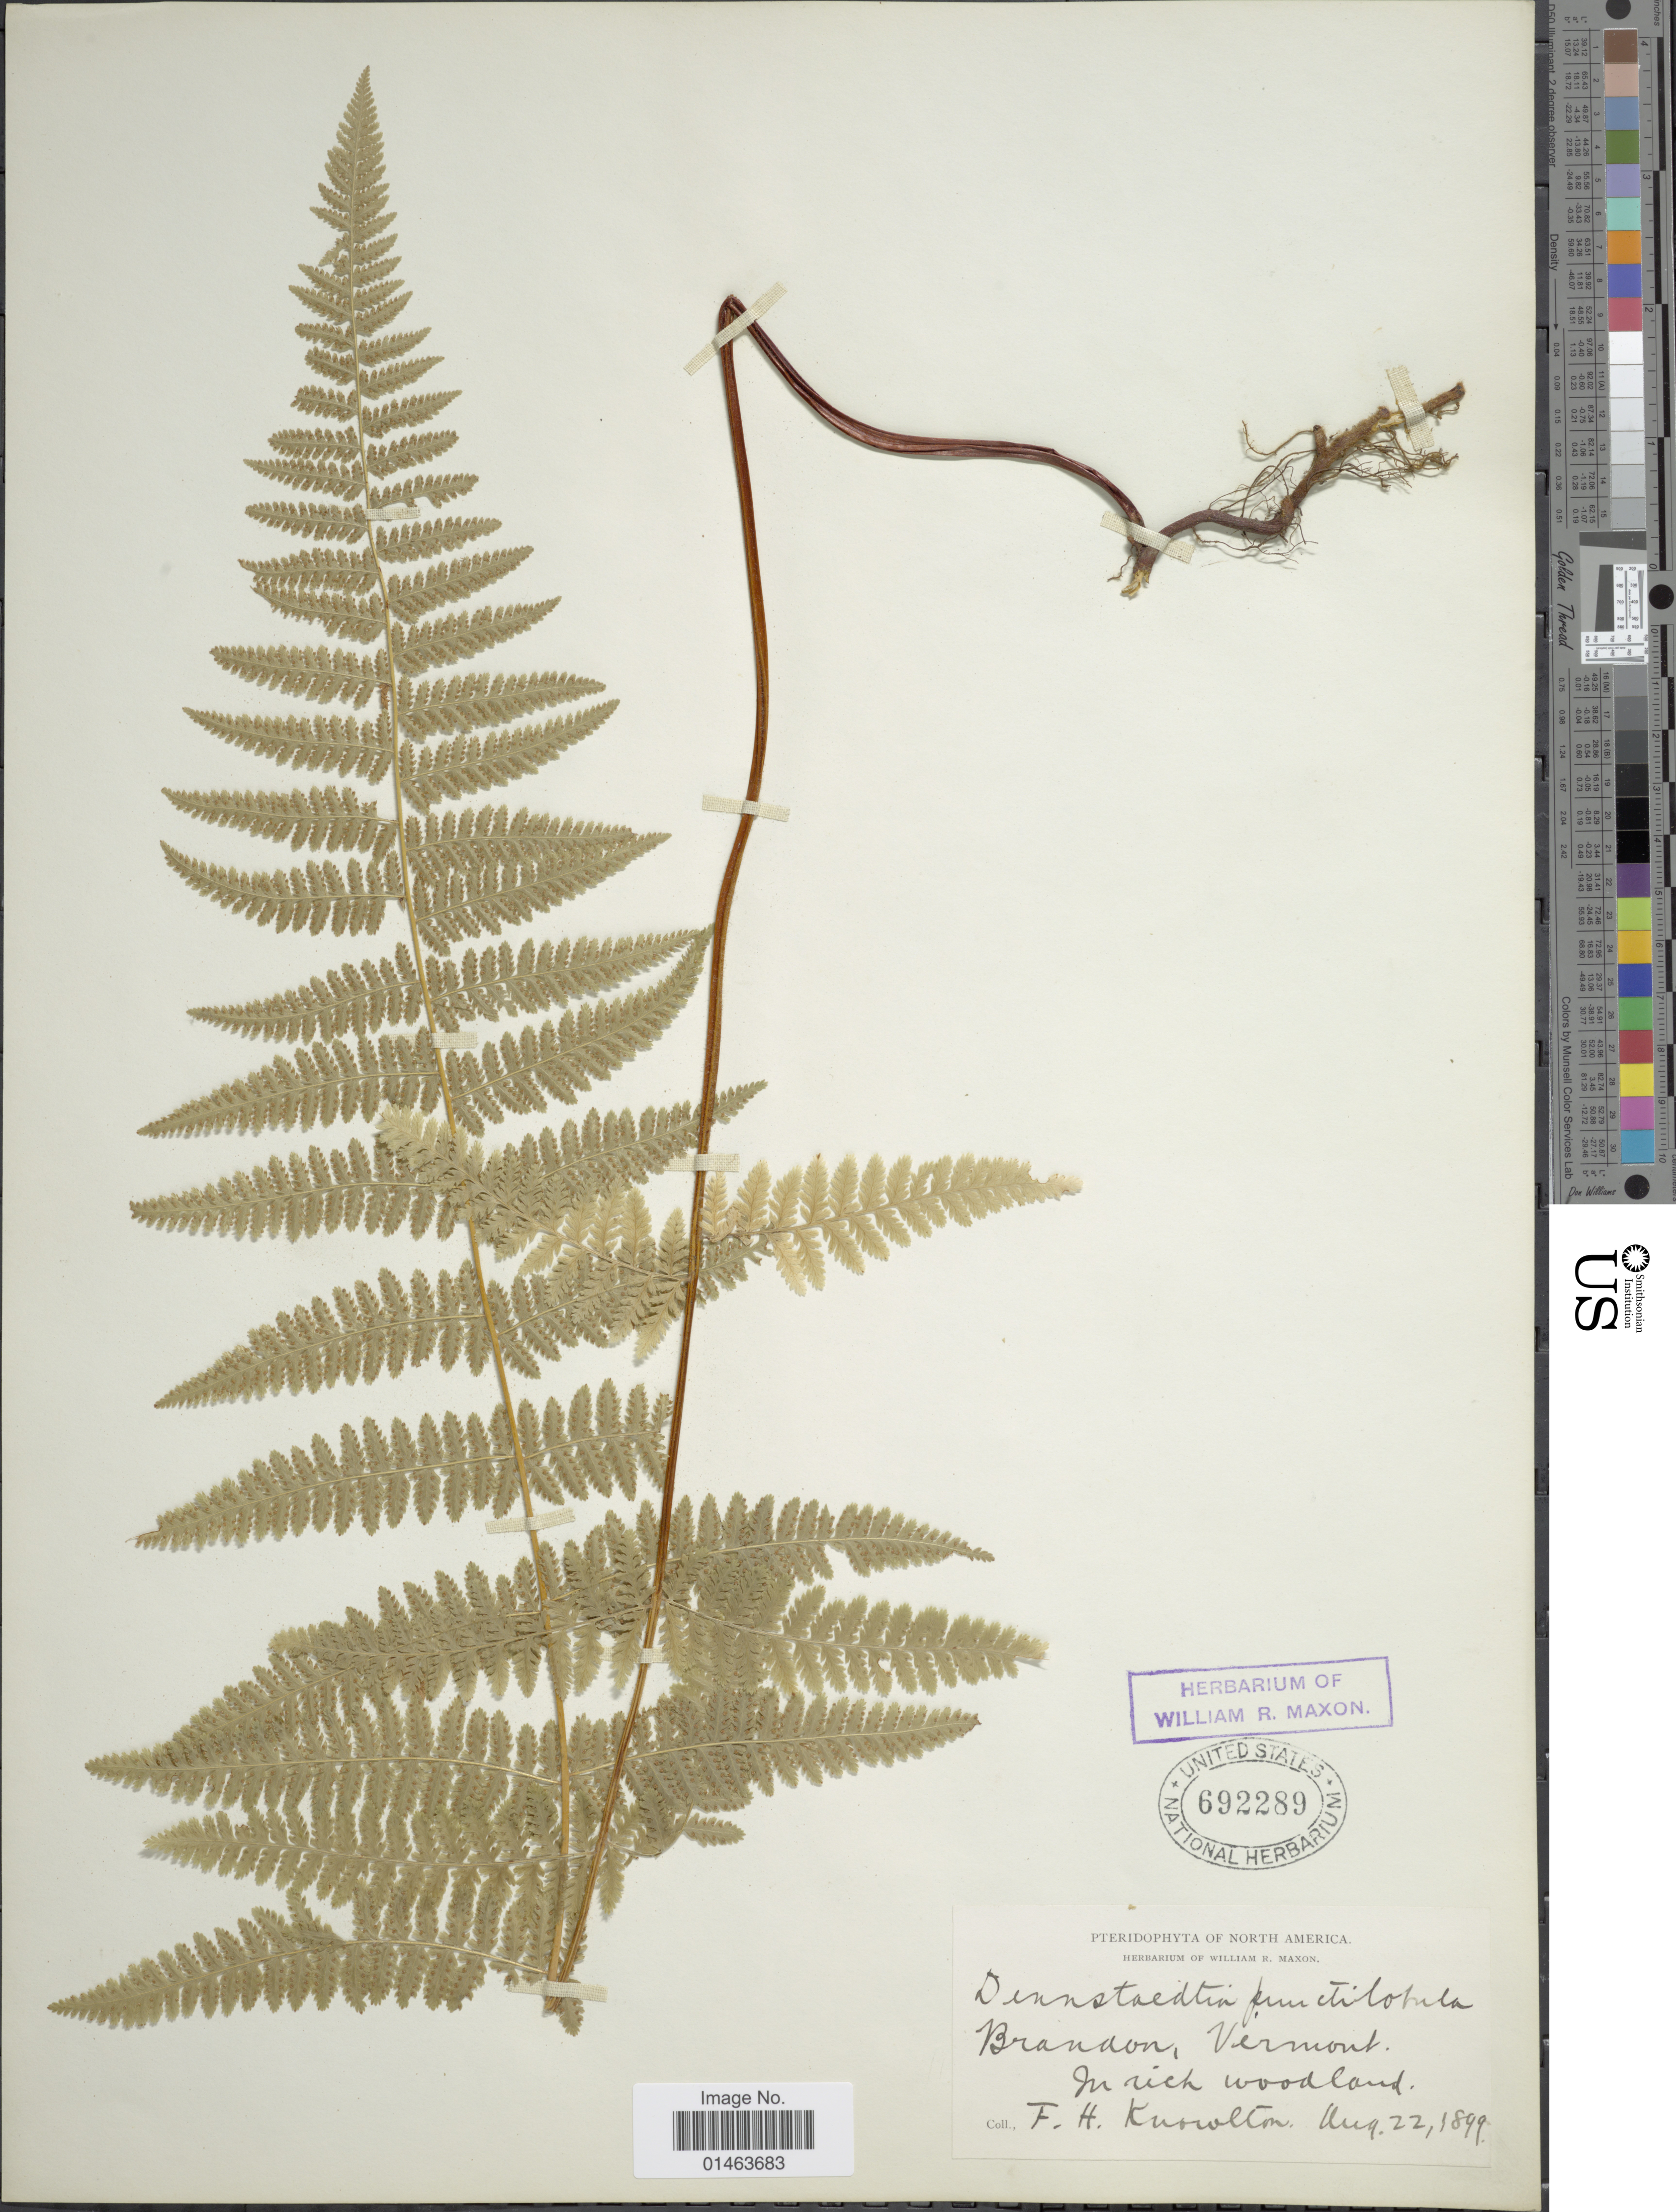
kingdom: Plantae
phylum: Tracheophyta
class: Polypodiopsida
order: Polypodiales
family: Dennstaedtiaceae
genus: Dennstaedtia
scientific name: Dennstaedtia punctilobula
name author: (Michx.) T. Moore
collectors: F. H. Knowlton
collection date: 1899-08-22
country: United States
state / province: Vermont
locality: North America, Brandon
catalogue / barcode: US 692289